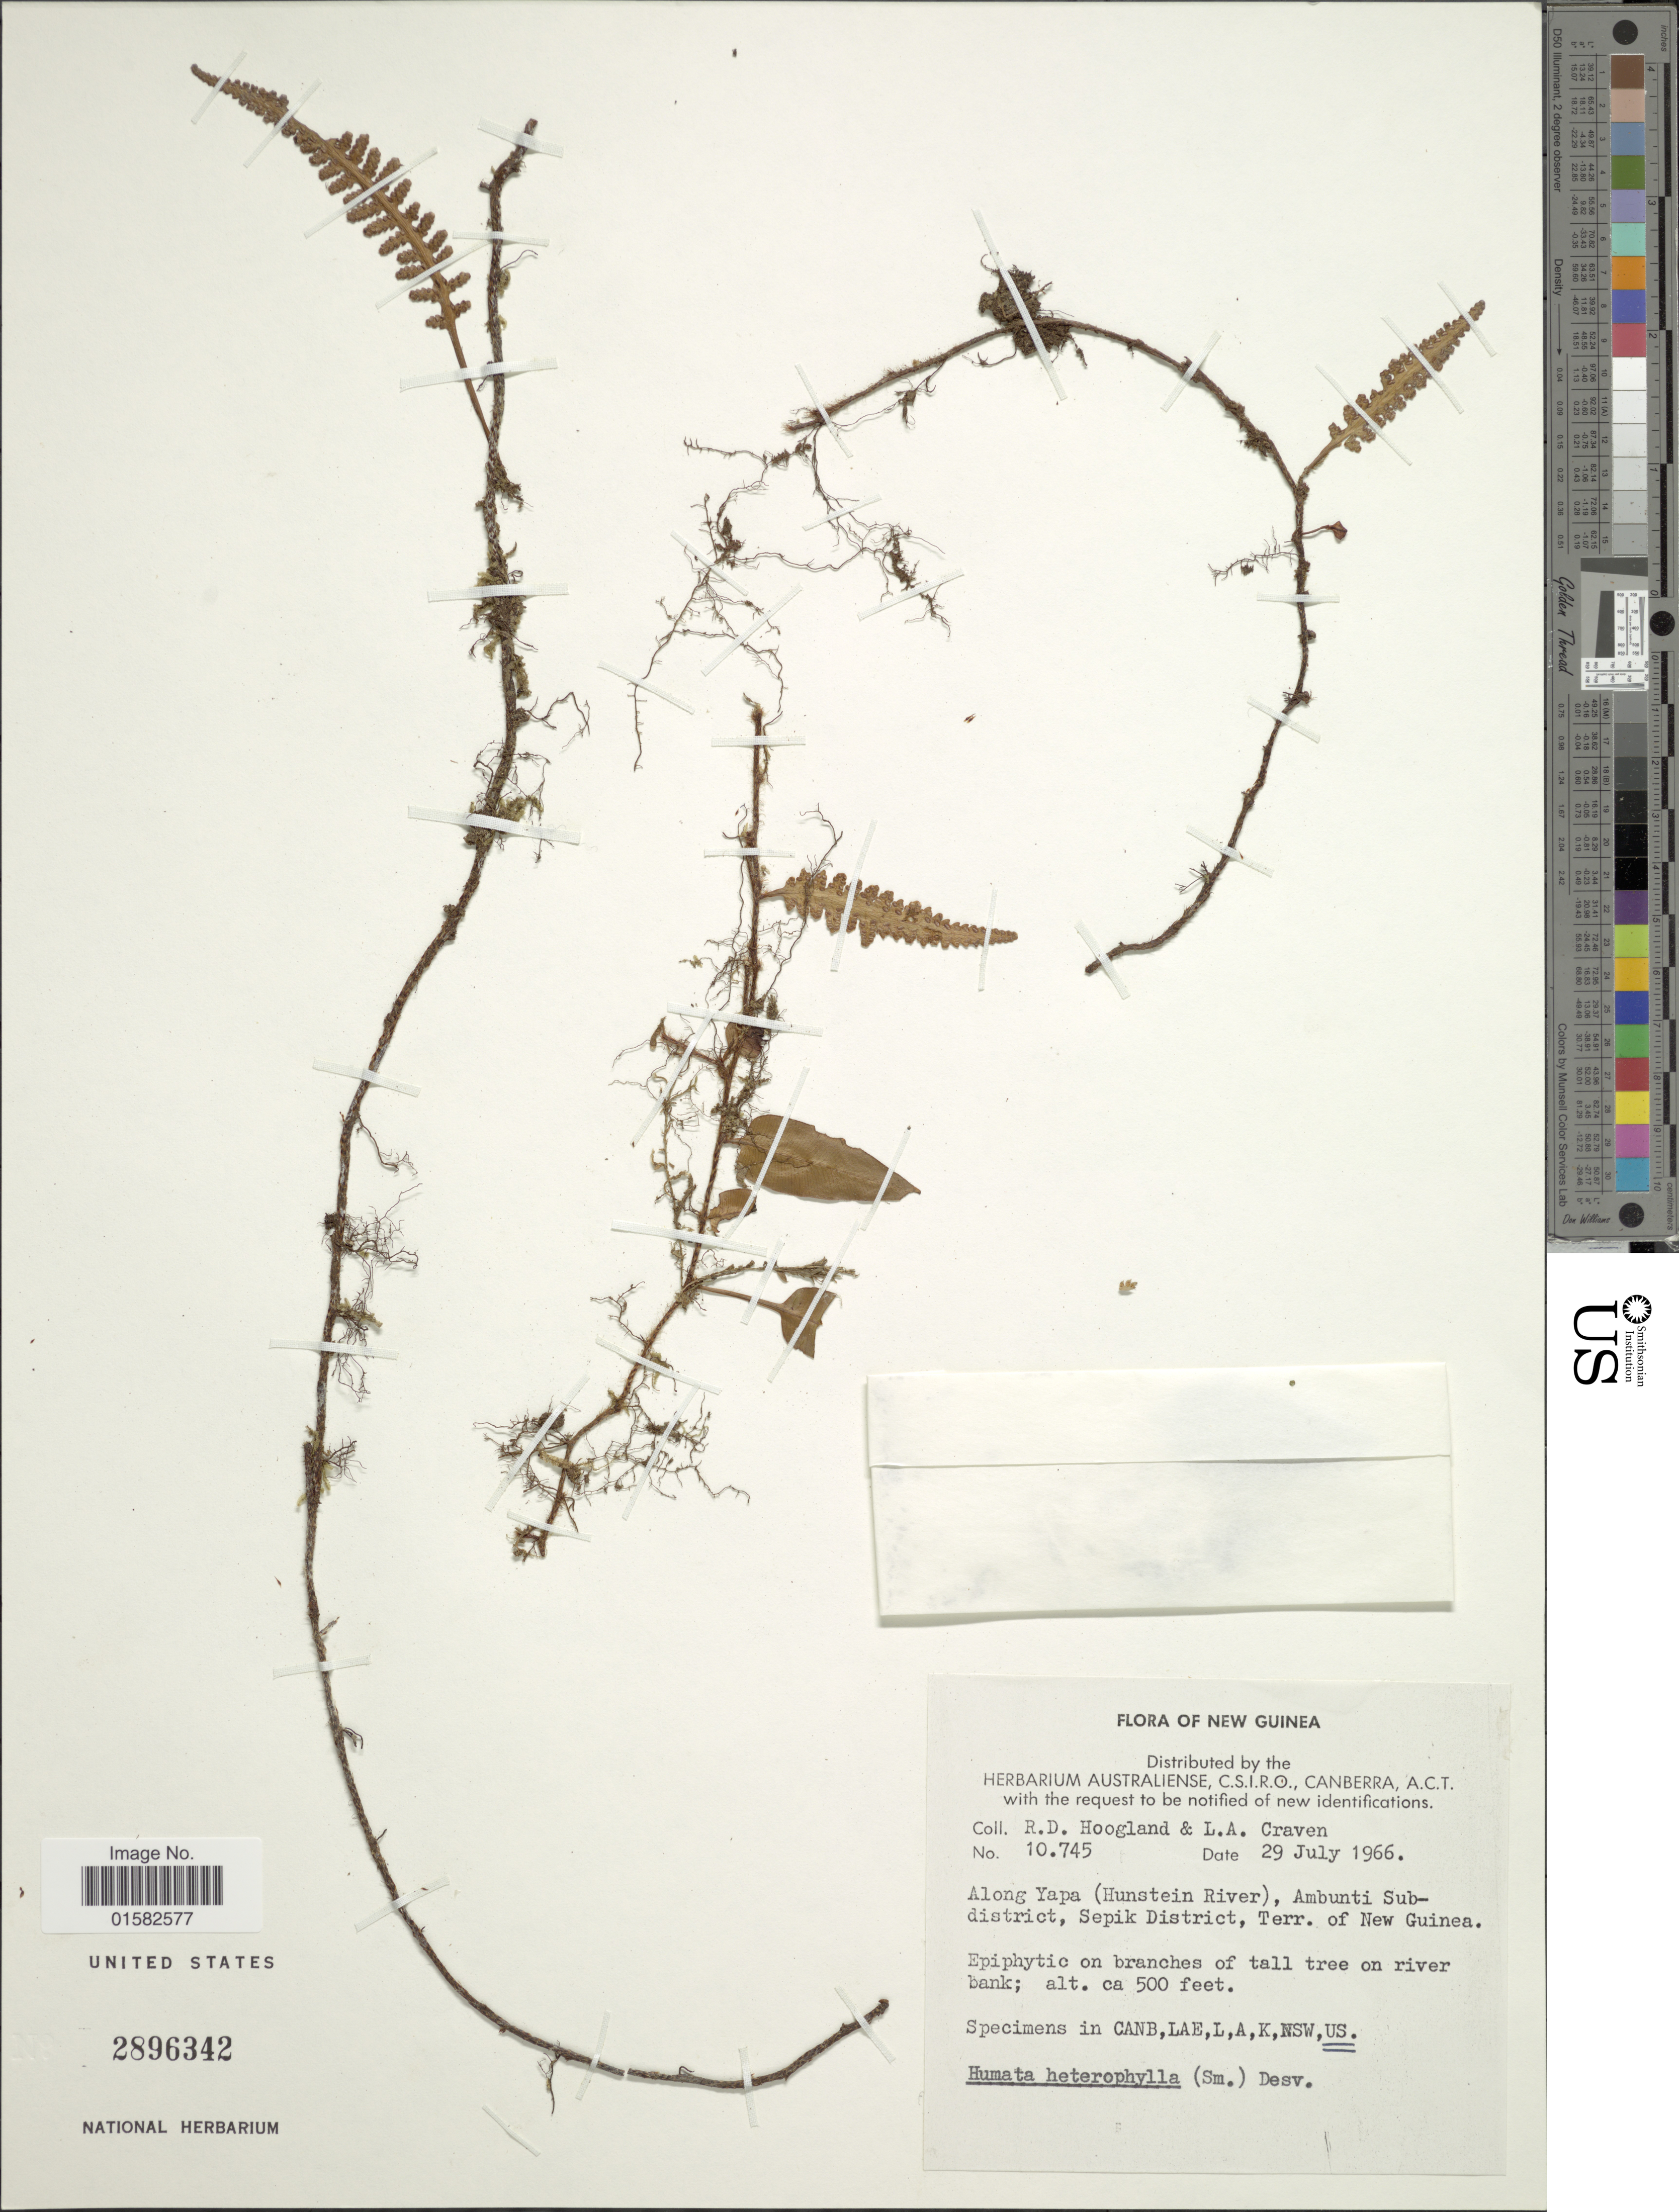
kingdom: Plantae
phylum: Tracheophyta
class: Polypodiopsida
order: Polypodiales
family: Davalliaceae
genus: Humata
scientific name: Humata heterophylla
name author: (Sm.) Desv.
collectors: R. D. Hoogland & L. A. Craven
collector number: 10745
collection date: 1966-07-29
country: Papua New Guinea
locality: Along Yapa (Hustein River), ambunti Sub-district, Sepik District, Terr. of New Guinea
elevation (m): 152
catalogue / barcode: US 2896342